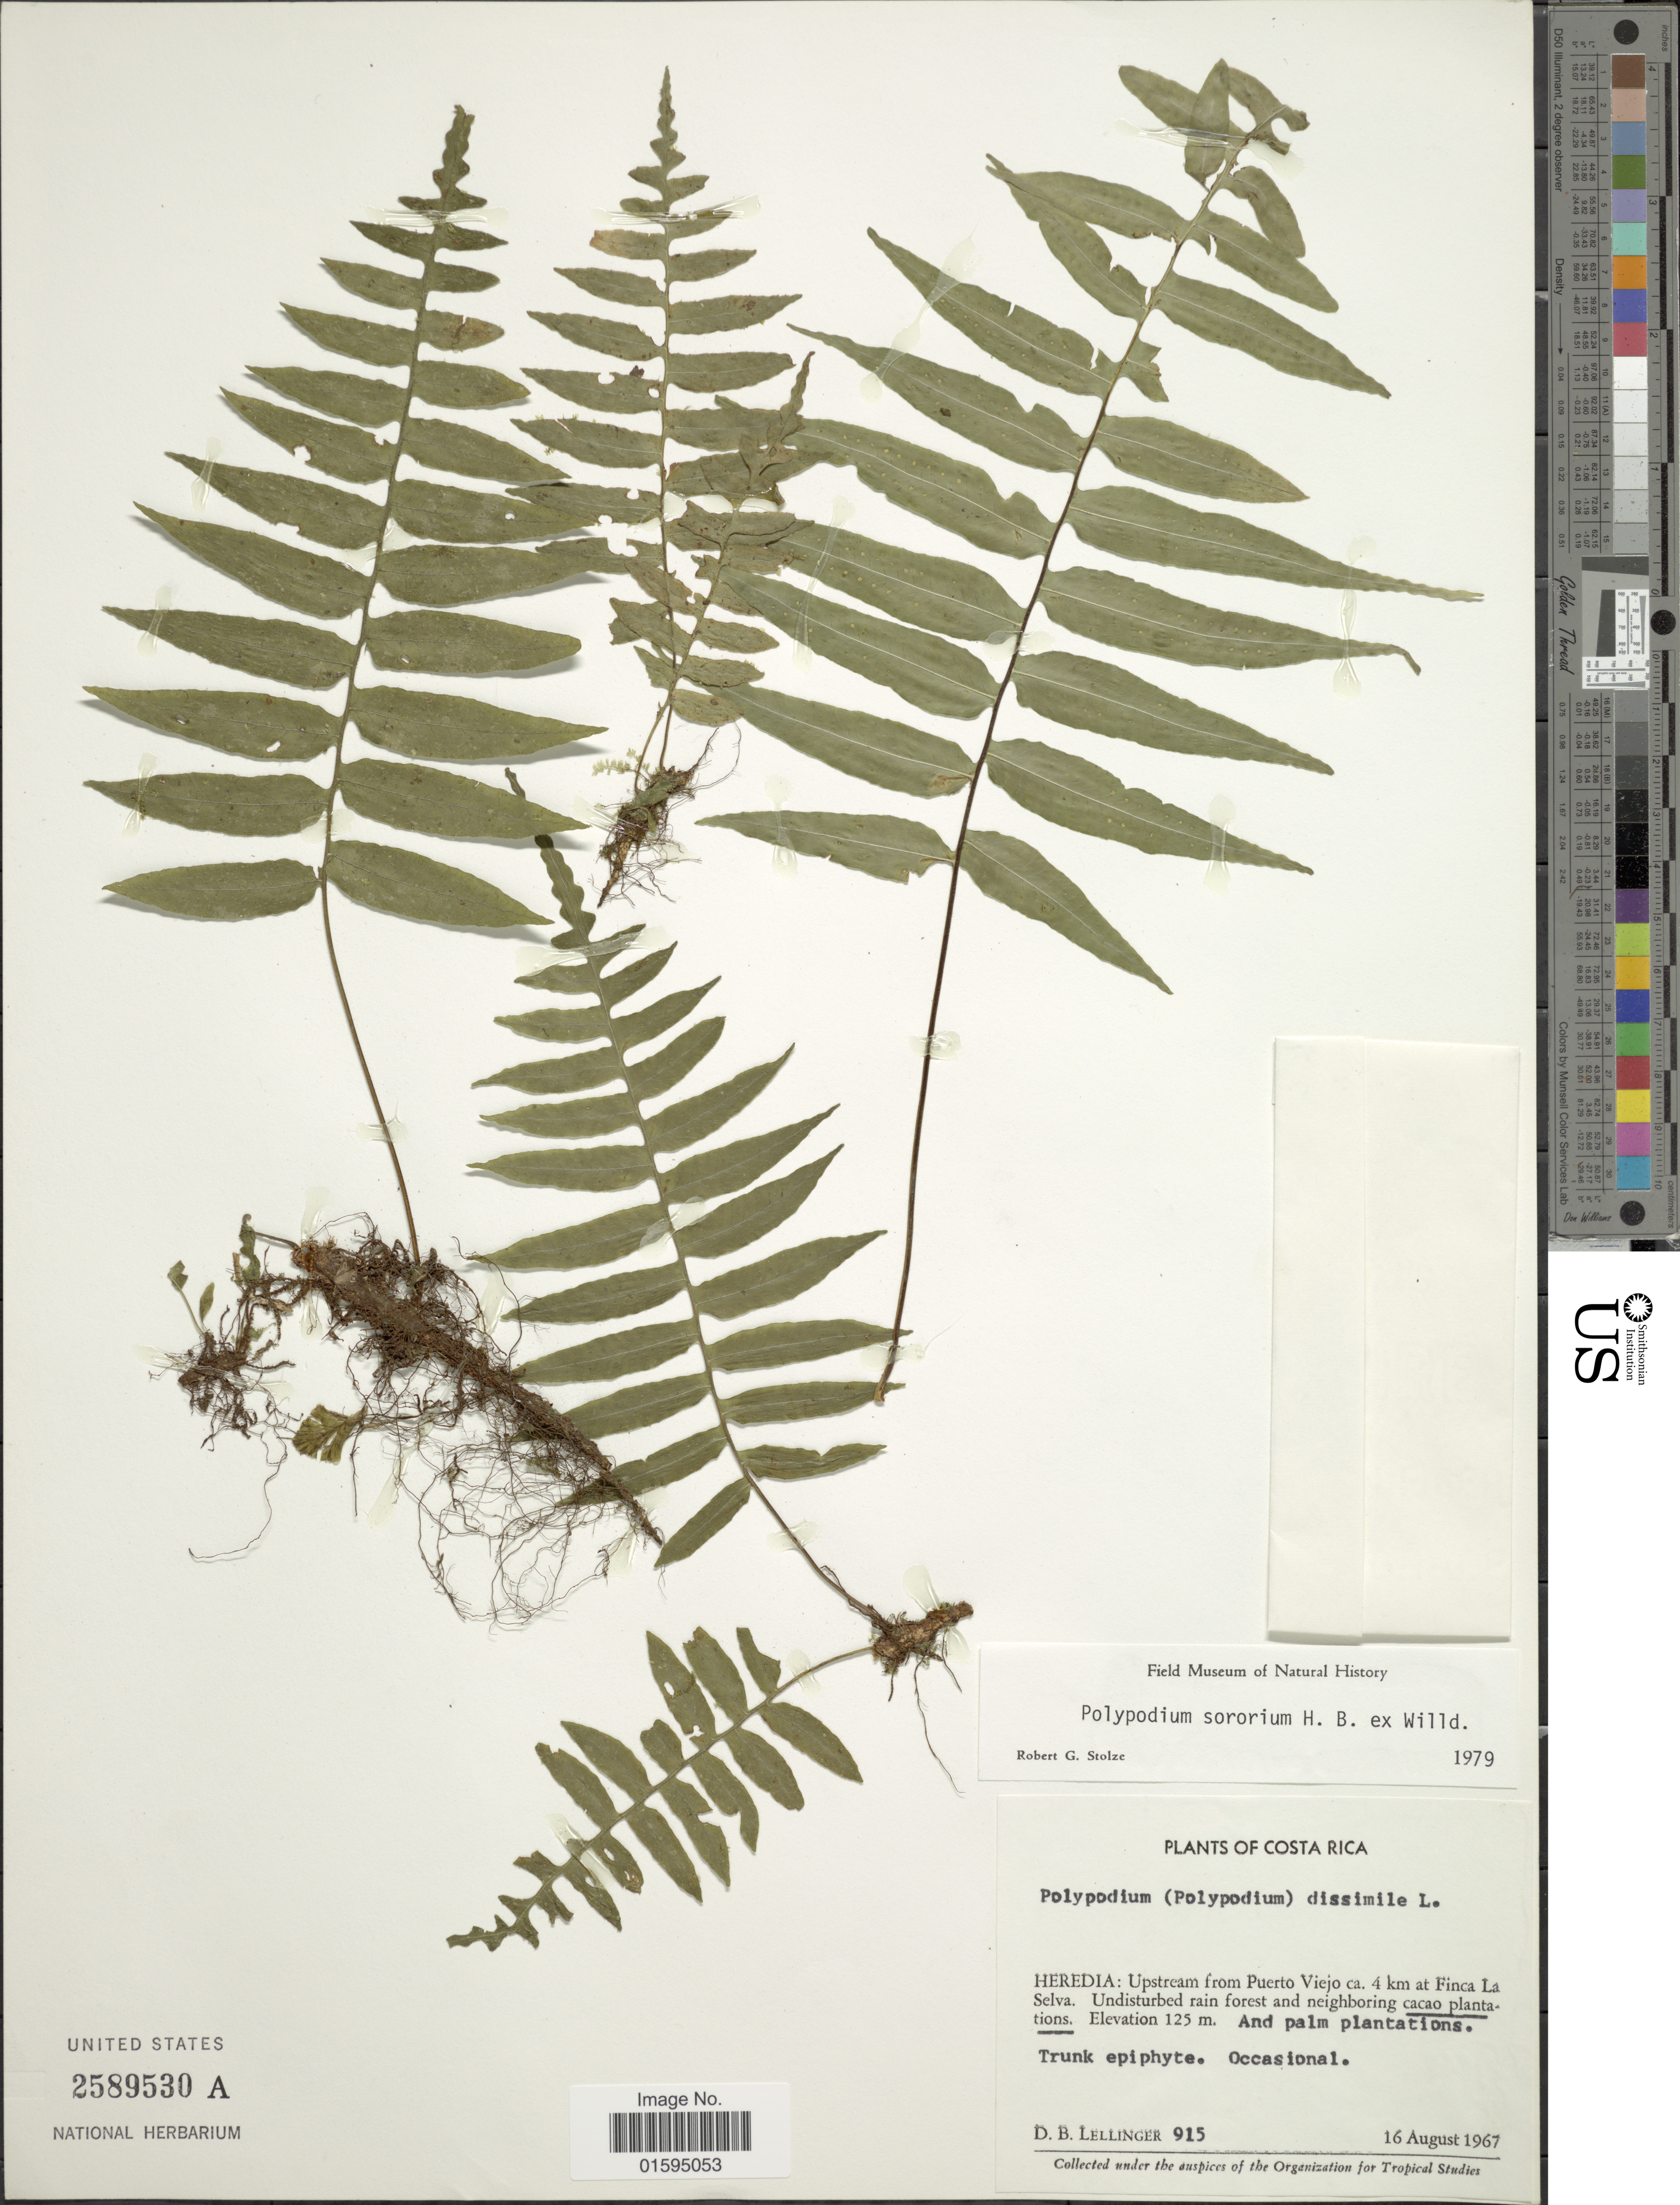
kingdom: Plantae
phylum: Tracheophyta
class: Polypodiopsida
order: Polypodiales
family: Polypodiaceae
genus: Polypodium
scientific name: Polypodium dulce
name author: Poir.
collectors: D. B. Lellinger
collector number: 915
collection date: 1967-08-16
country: Costa Rica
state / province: Heredia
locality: Upstream from Puerto Viejo ca. 4 km at Finca La Selva, Undisturbed rain forest and Neighboring cacao plantations.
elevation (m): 125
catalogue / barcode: US 2589530